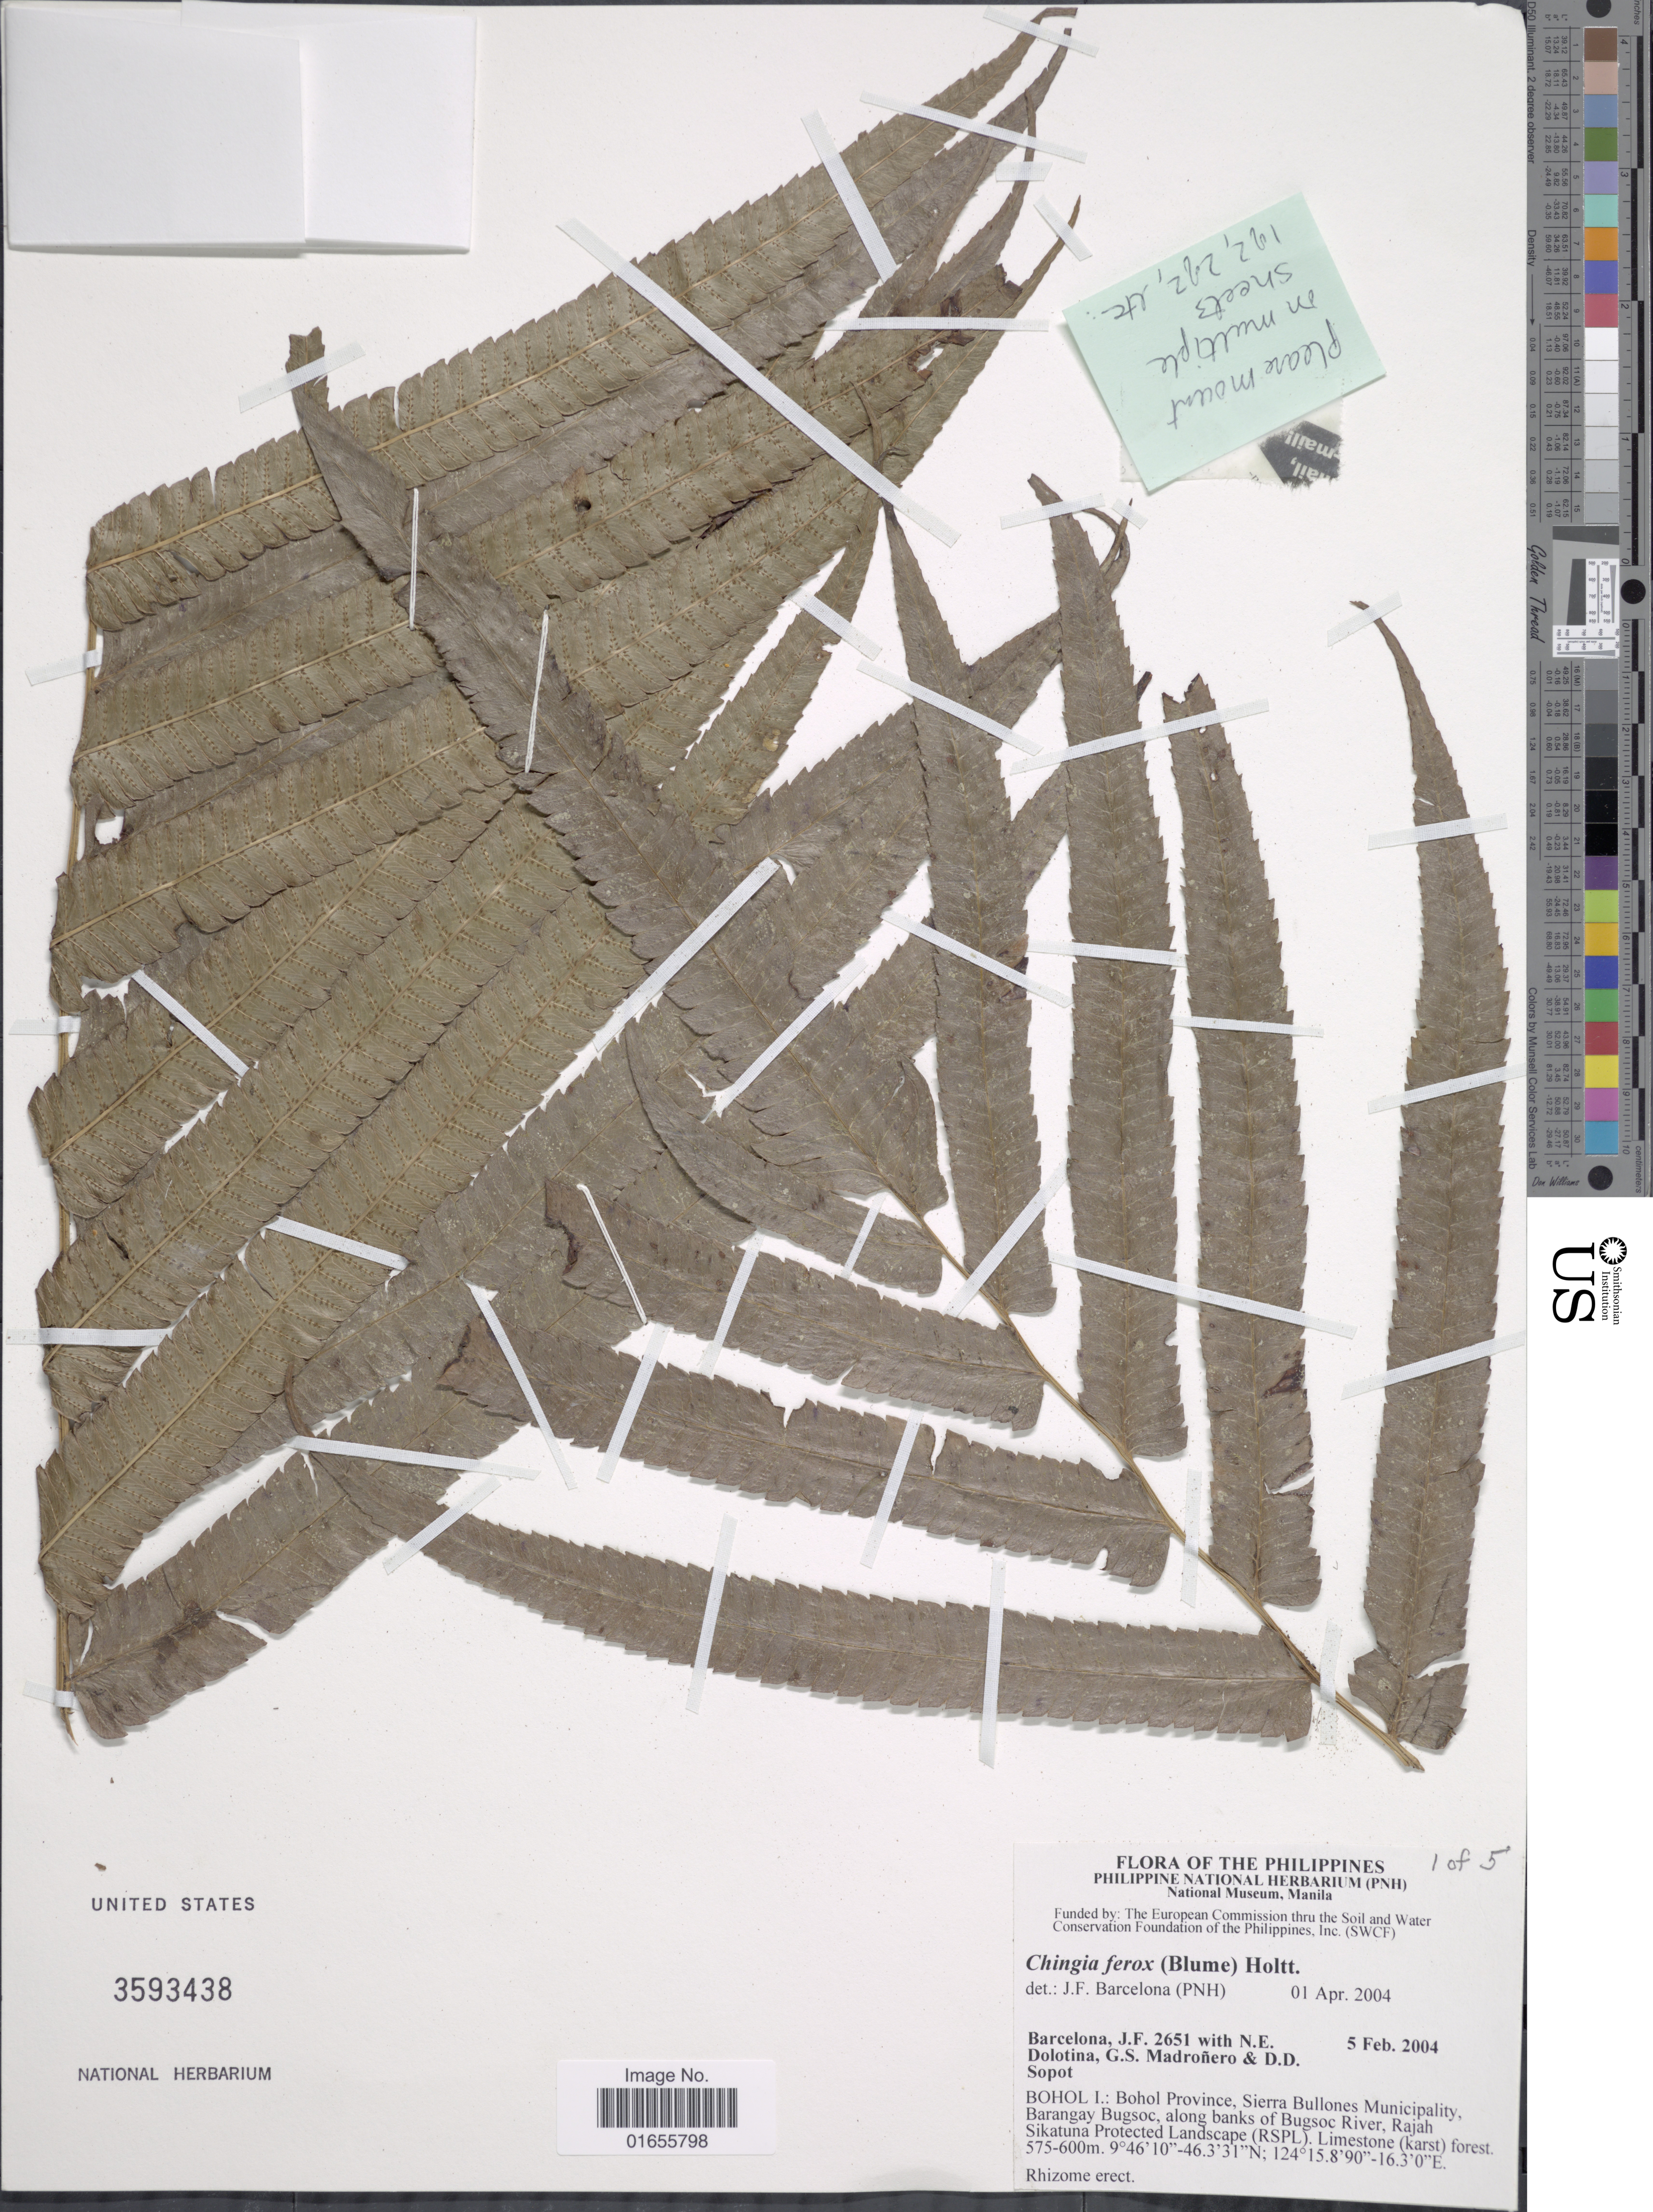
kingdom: Plantae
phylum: Tracheophyta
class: Polypodiopsida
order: Polypodiales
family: Thelypteridaceae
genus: Chingia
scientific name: Chingia ferox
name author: (Blume) Holttum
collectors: J. F. Barcelona, N. Dolotina, D. Sopot & D. Sopot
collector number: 2651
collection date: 2004-02-05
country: Philippines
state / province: Central Visayas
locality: Bohol I: Bohol Province, Sierra Bullones Municipality, Barangay Bugsoc, along banks of Bugsoc River, Rajah Sikatuna Protected Landscape (RSPL). Limestone (karst) forest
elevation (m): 575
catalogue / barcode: US 3593438